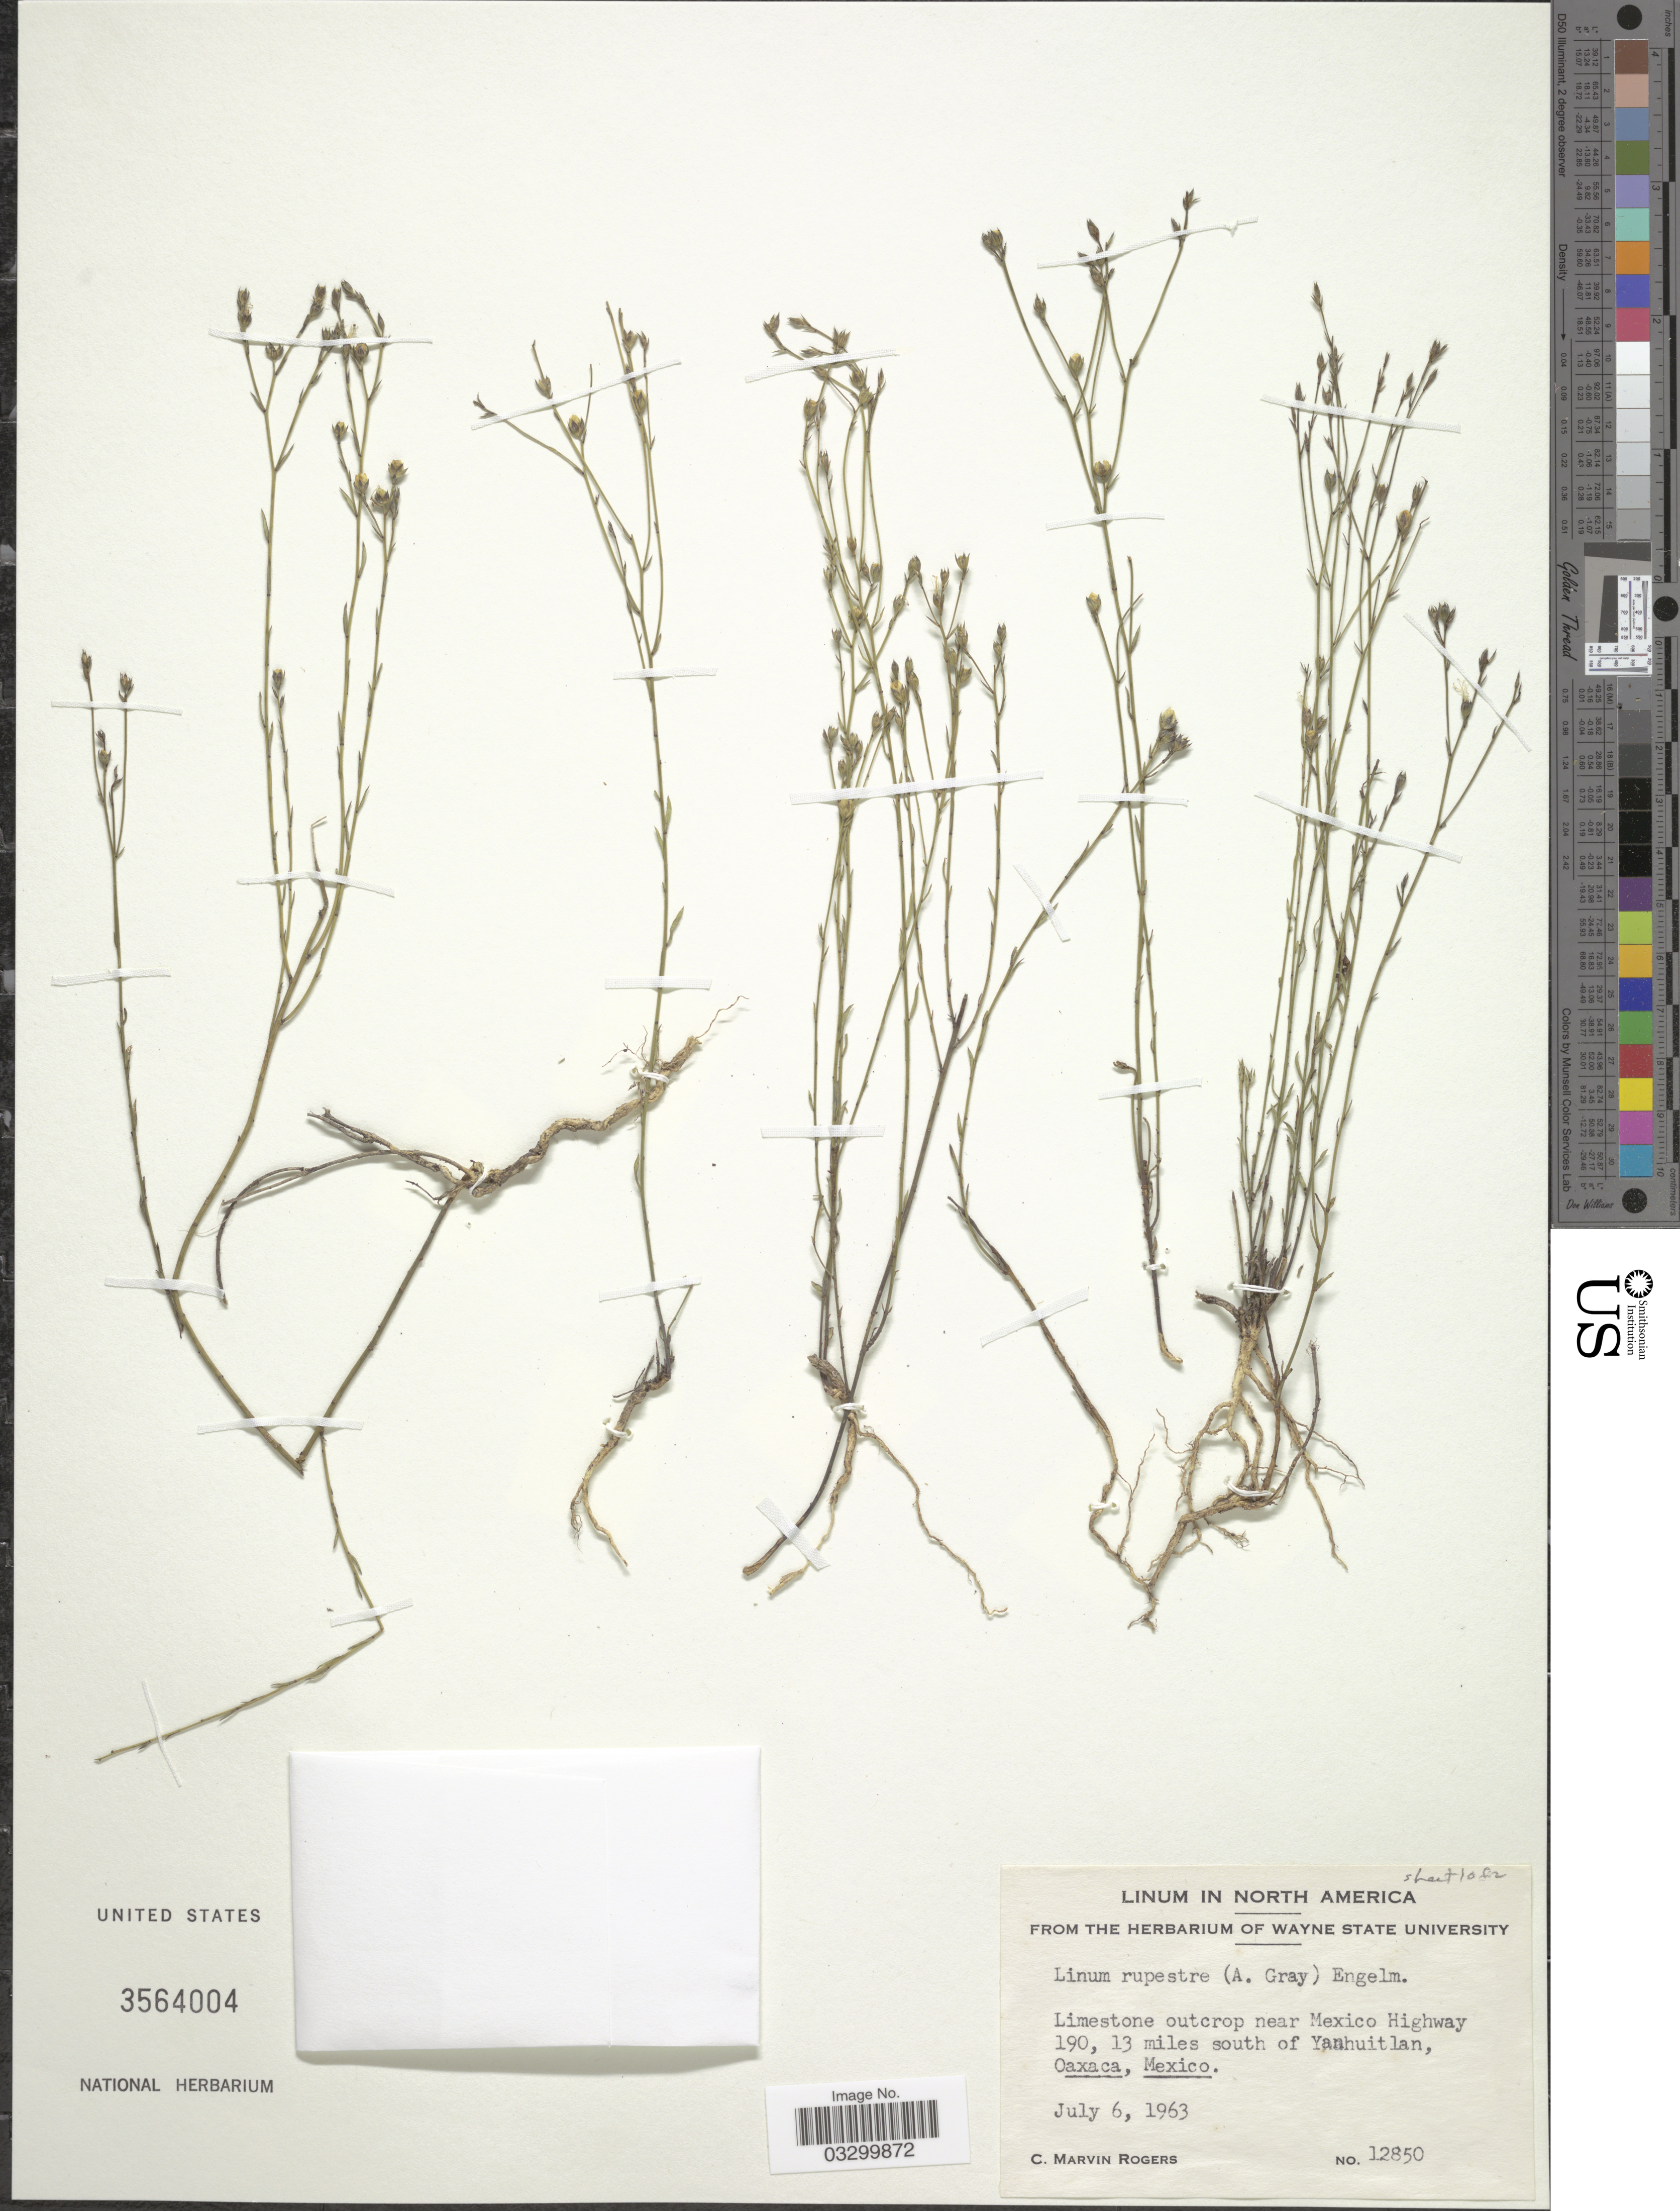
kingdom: Plantae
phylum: Tracheophyta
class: Magnoliopsida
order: Malpighiales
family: Linaceae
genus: Linum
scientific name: Linum rupestre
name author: Engelm.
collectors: C. M. Rogers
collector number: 12850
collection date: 1963-07-06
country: Mexico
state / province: Oaxaca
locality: Near Mexico Highway 190, 13 miles south of Yanhuitlan.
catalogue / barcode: US 3564004